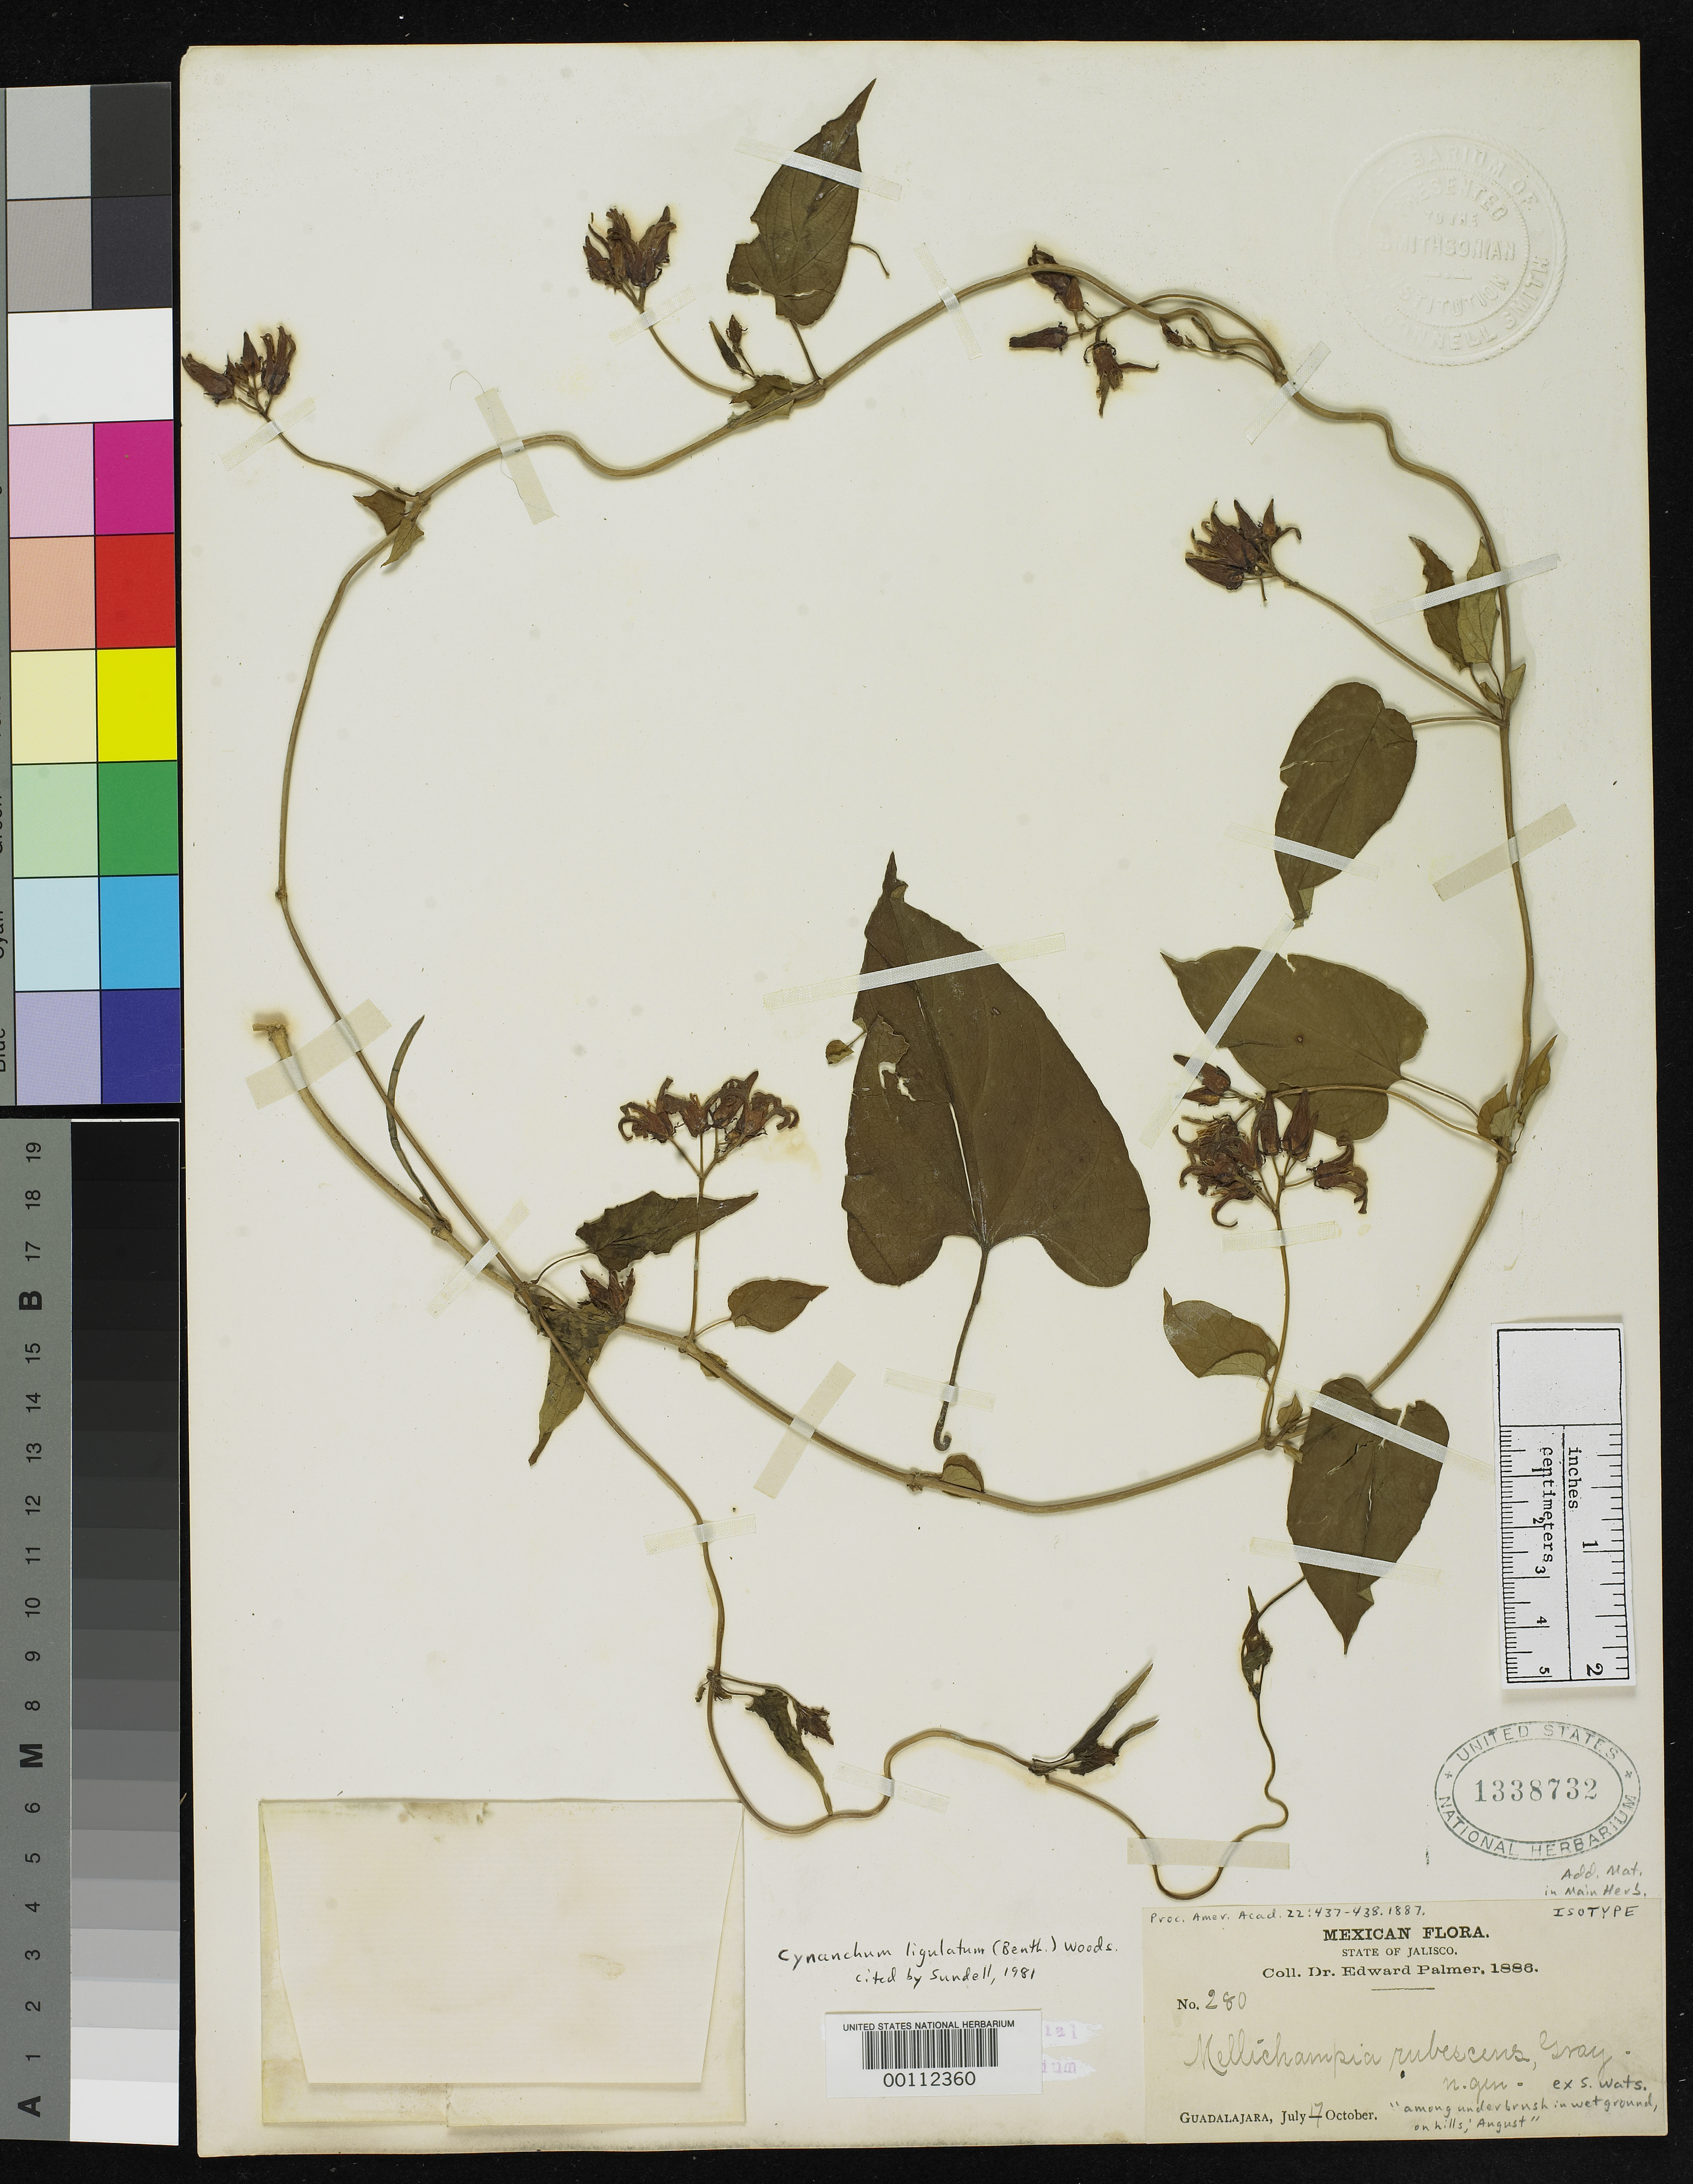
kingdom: Plantae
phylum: Tracheophyta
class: Magnoliopsida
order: Gentianales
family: Apocynaceae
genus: Mellichampia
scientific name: Mellichampia rubescens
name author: A. Gray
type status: Isotype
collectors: E. Palmer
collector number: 280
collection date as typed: Aug 1886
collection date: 1886-08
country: Mexico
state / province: Jalisco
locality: Guadalajara.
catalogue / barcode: US 1338732